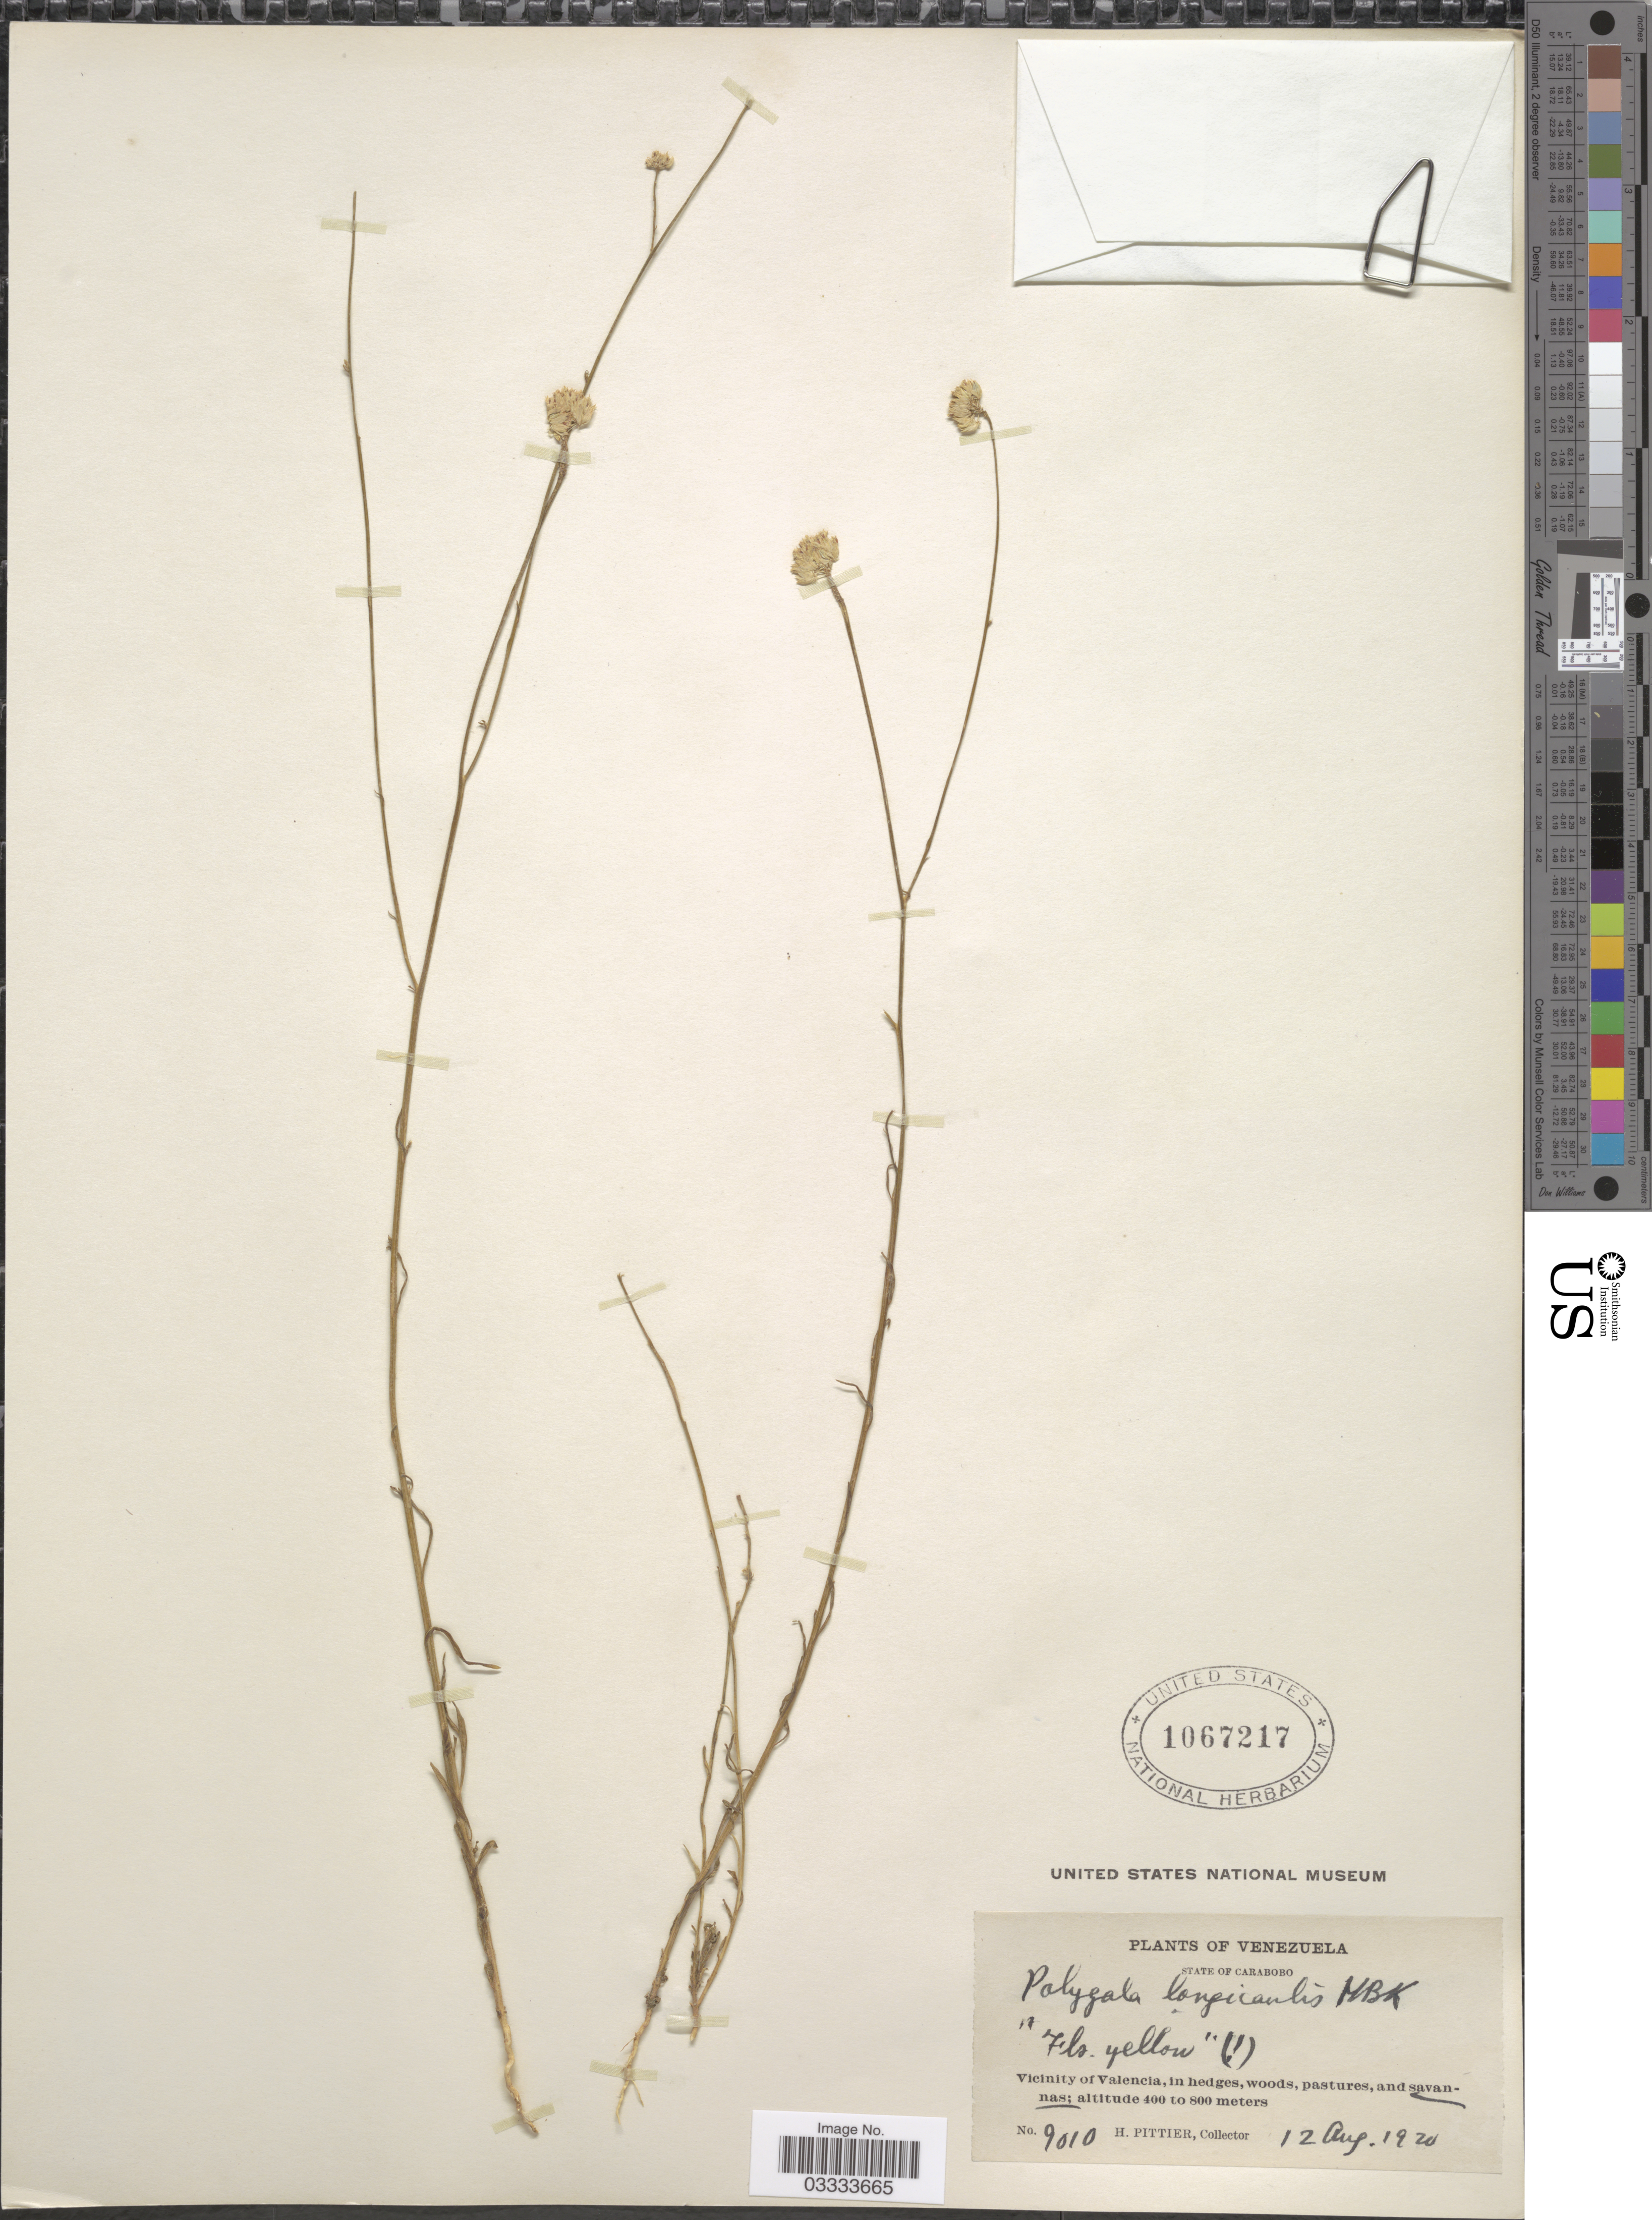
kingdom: Plantae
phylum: Tracheophyta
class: Magnoliopsida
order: Fabales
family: Polygalaceae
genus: Polygala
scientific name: Polygala longicaulis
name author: Kunth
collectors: H. F. Pittier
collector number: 9010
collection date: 1920-08-12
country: Venezuela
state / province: Carabobo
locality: Vicinity of Valencia.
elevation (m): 400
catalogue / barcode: US 1067217